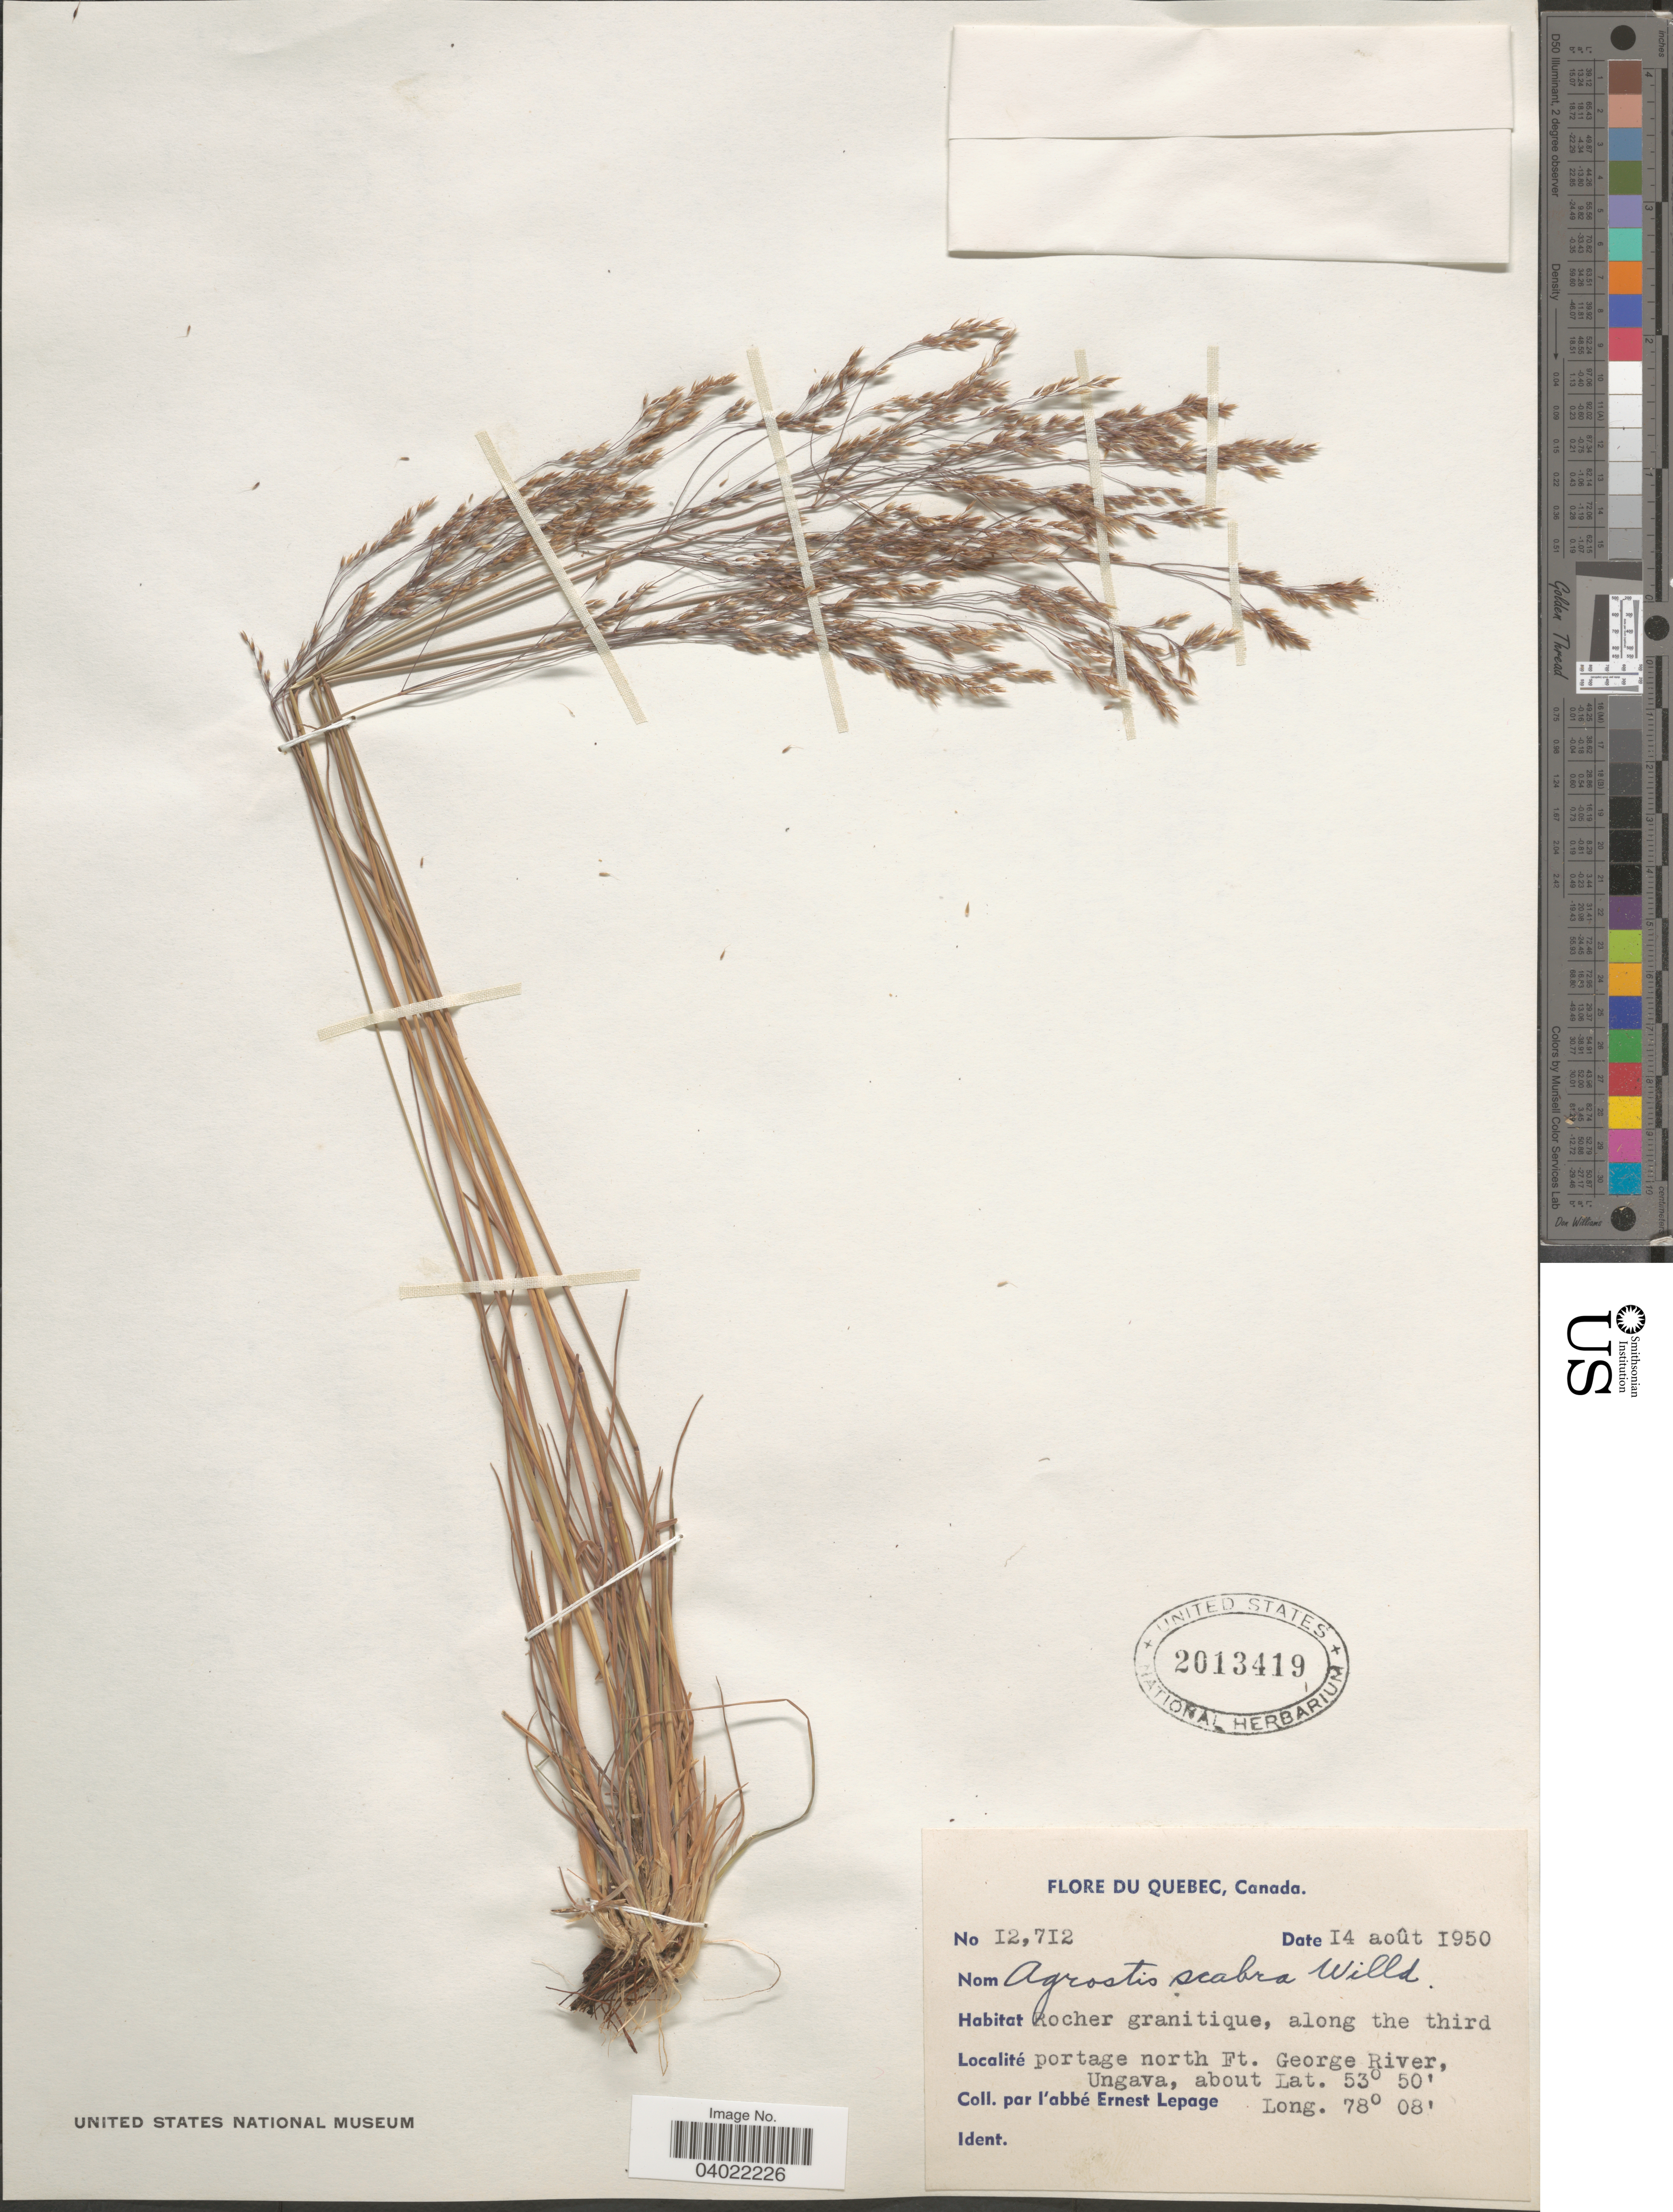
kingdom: Plantae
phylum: Tracheophyta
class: Liliopsida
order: Poales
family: Poaceae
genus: Agrostis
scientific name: Agrostis scabra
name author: Willd.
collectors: E. Lepage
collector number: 12712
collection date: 1950-08-14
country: Canada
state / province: Quebec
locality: Rocher granitique, along the third portage north Ft. George River, Ungava.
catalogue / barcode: US 2013419